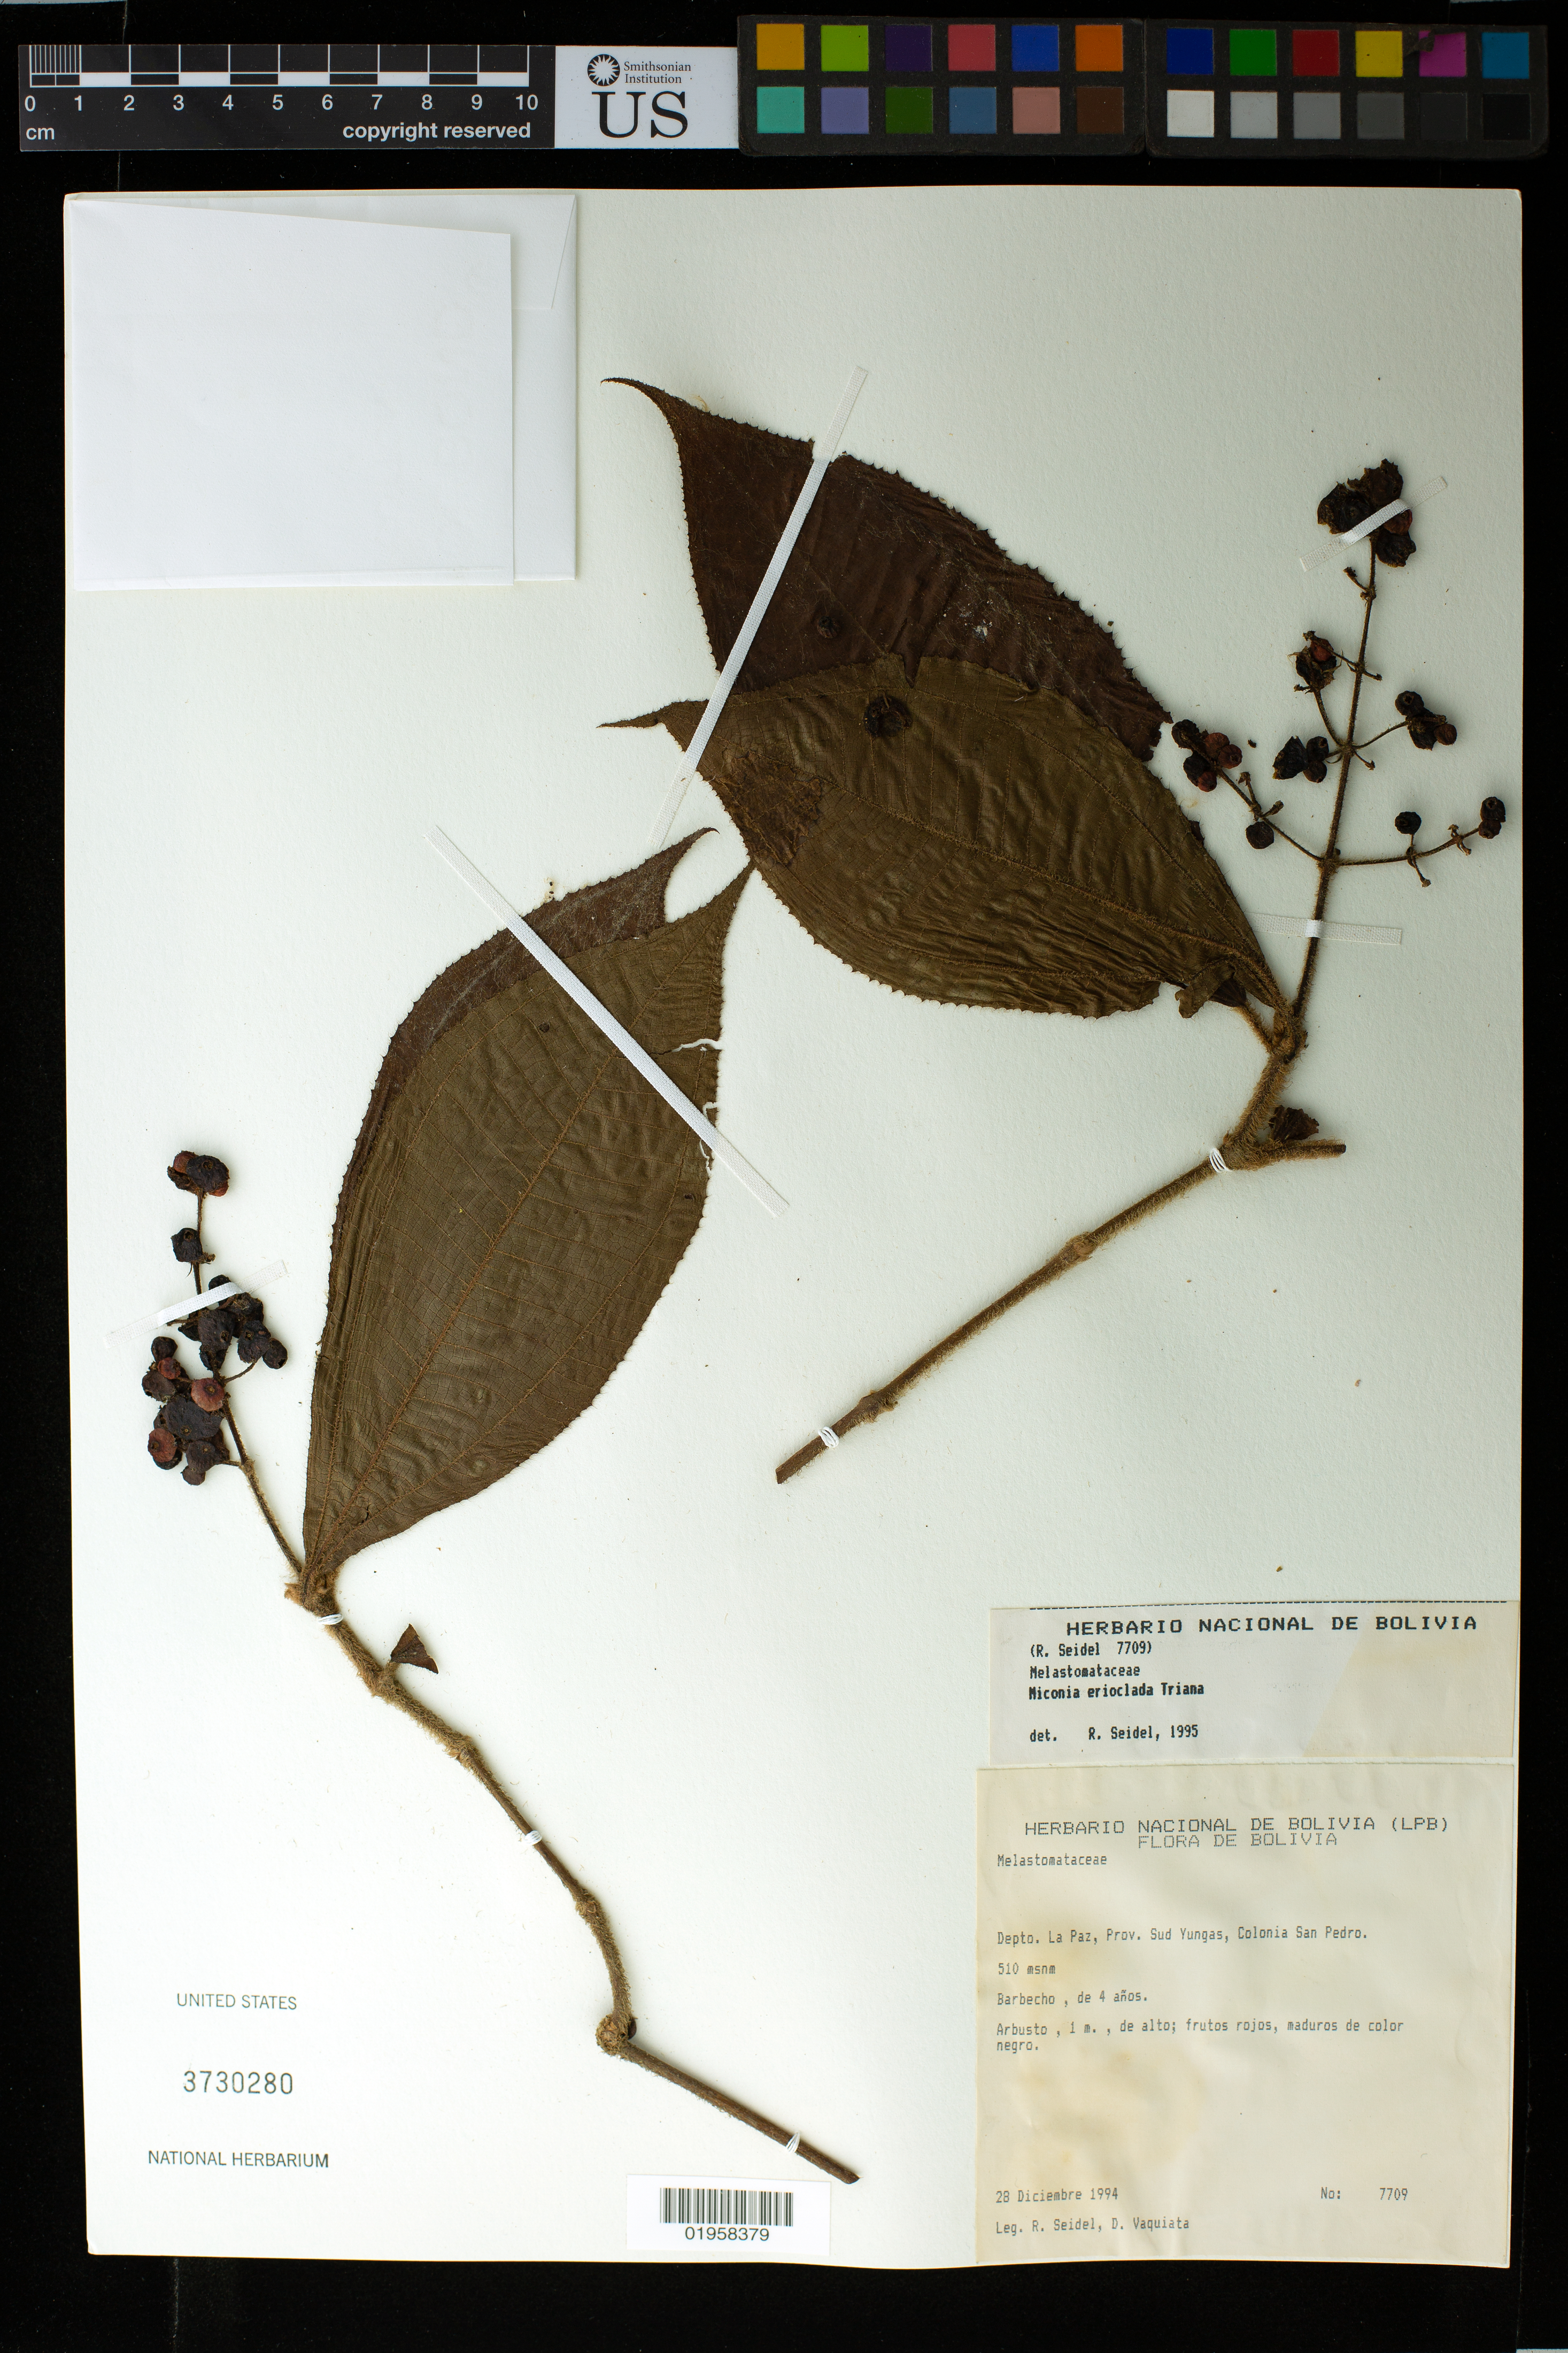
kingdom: Plantae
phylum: Tracheophyta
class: Magnoliopsida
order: Myrtales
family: Melastomataceae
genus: Miconia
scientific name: Miconia erioclada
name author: Triana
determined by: Seidel, R.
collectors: R. Seidel & D. Vaquiata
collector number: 7709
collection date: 1994-12-28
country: Bolivia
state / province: La Paz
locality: Prov. Sud Yungas, Colonia San Pablo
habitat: Barbecho, de 4 años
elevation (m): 510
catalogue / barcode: US 3730280